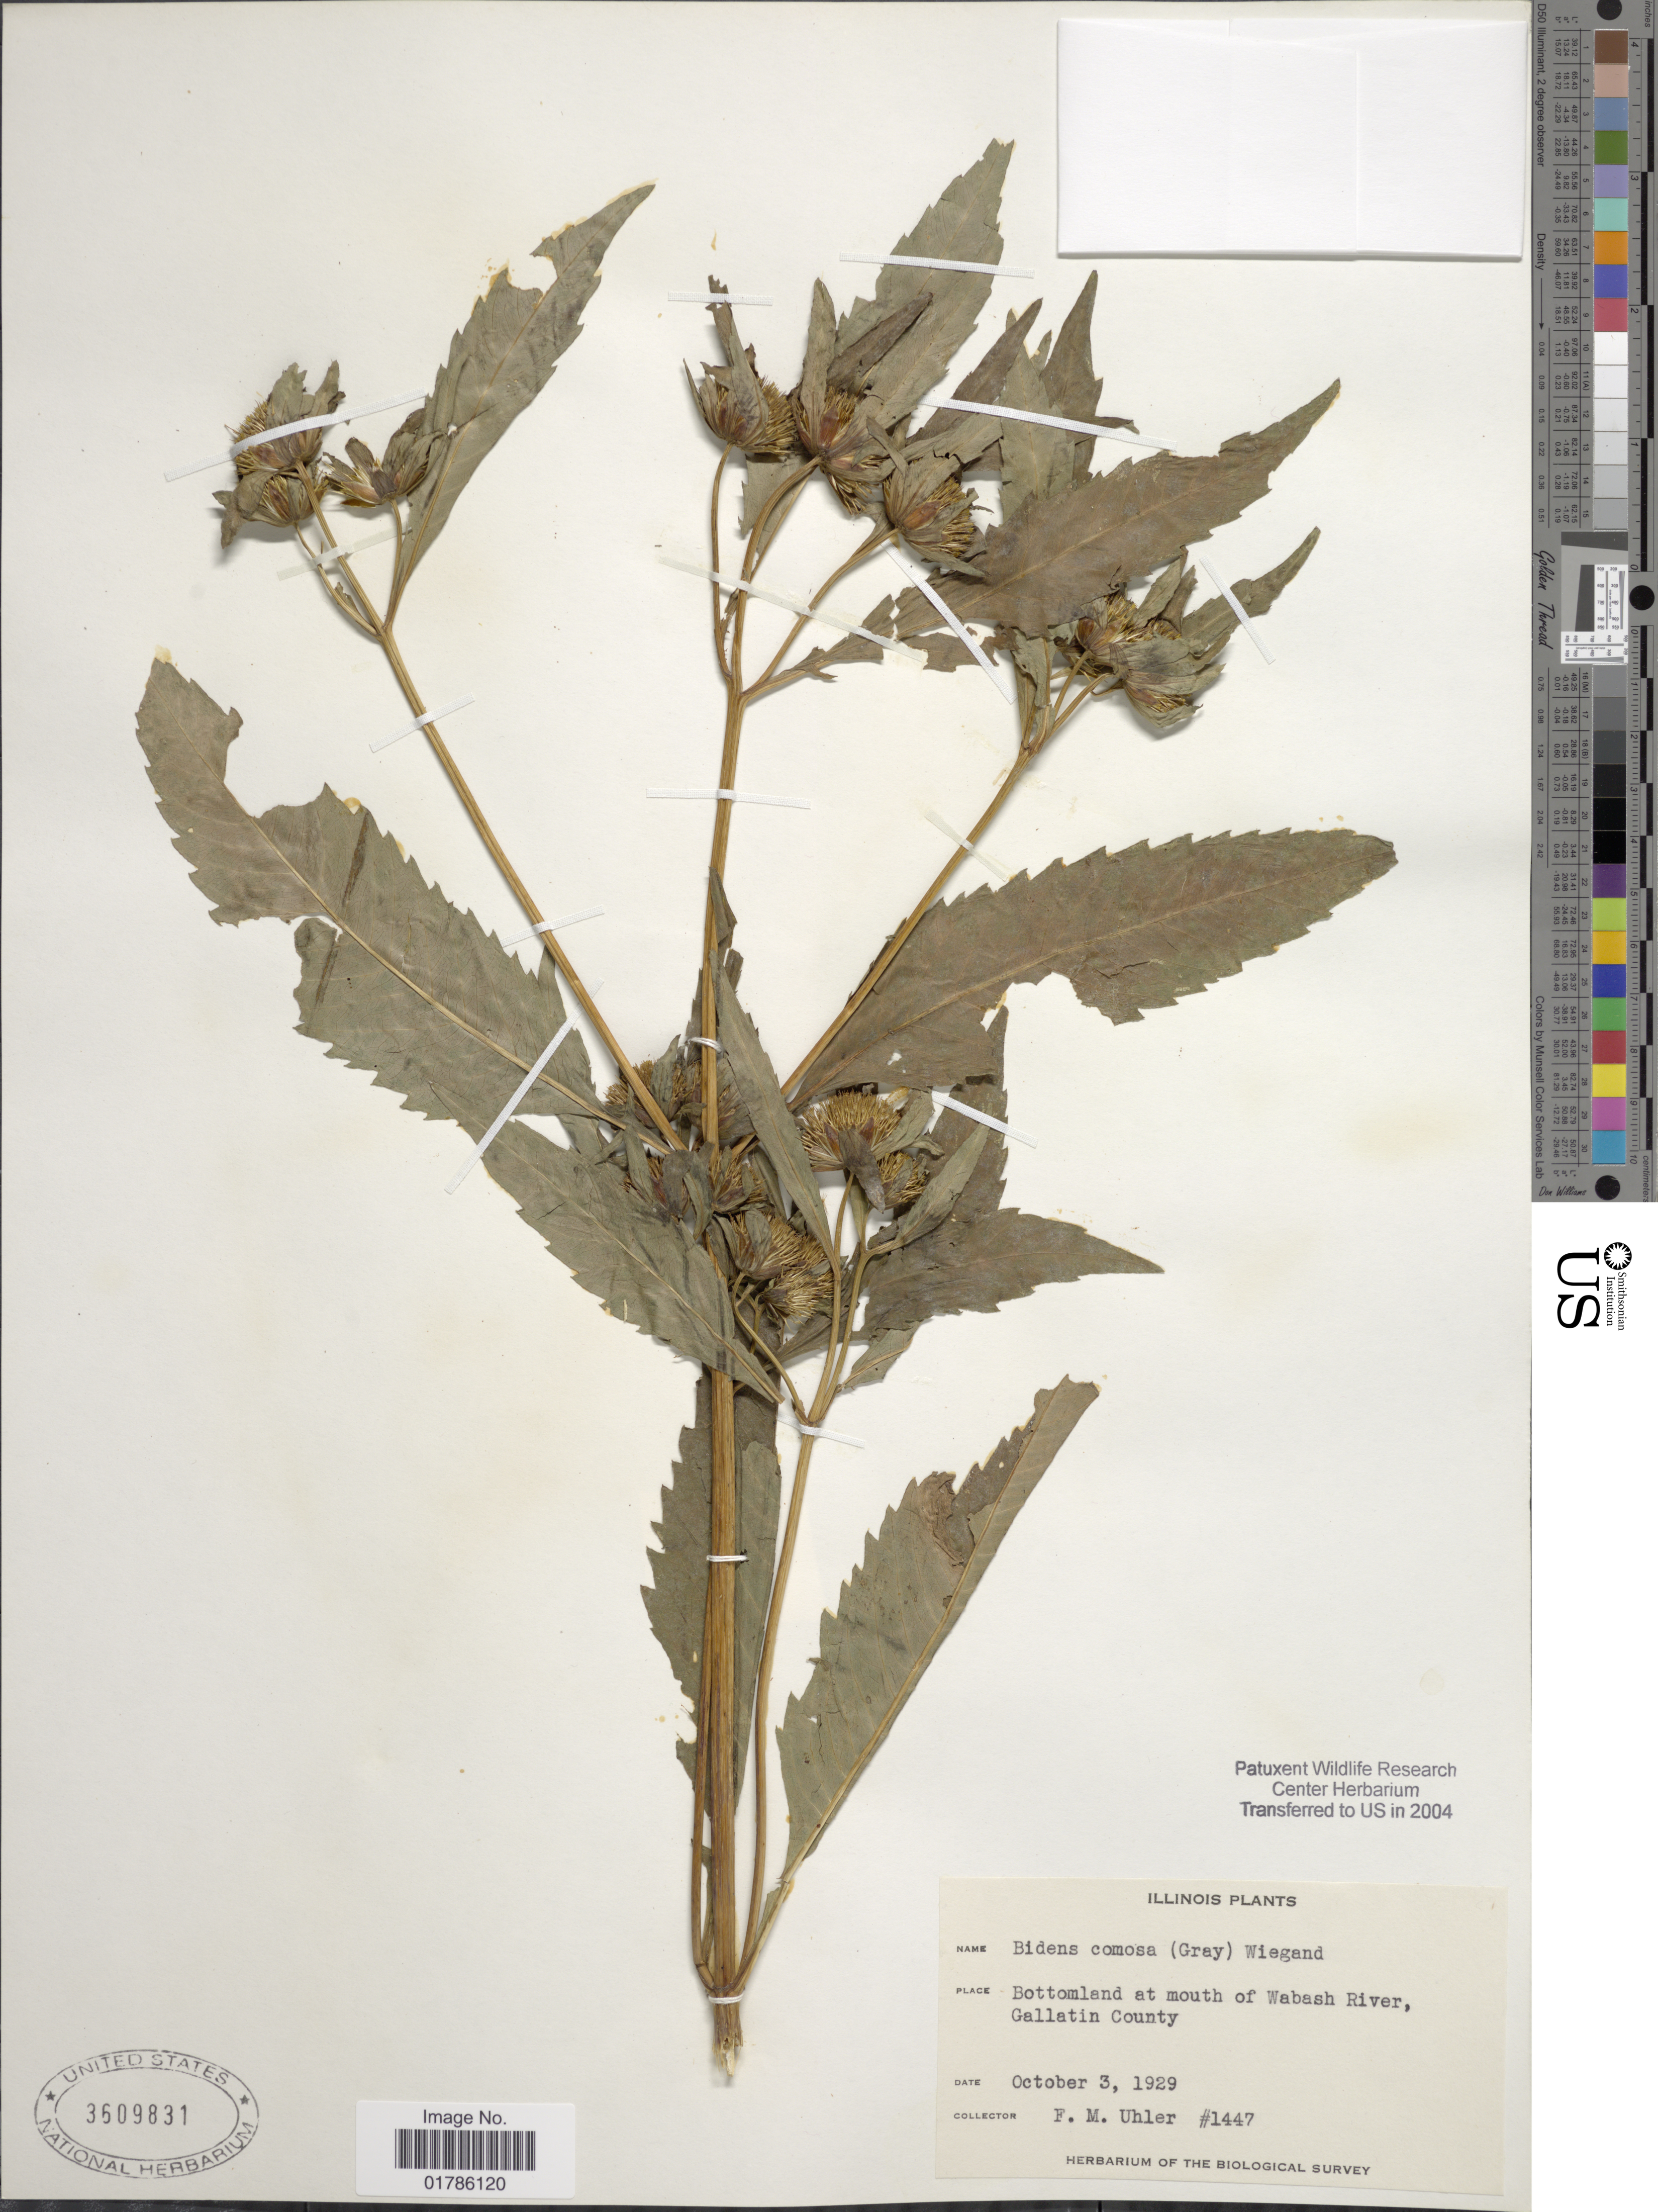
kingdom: Plantae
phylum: Tracheophyta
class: Magnoliopsida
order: Asterales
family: Asteraceae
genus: Bidens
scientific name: Bidens comosa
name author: (A. Gray) Wiegand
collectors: F. M. Uhler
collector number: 1447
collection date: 1929-10-03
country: United States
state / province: Illinois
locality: Bottomsland at mouth of Wabash River, Gallatin County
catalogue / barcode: US 3509831